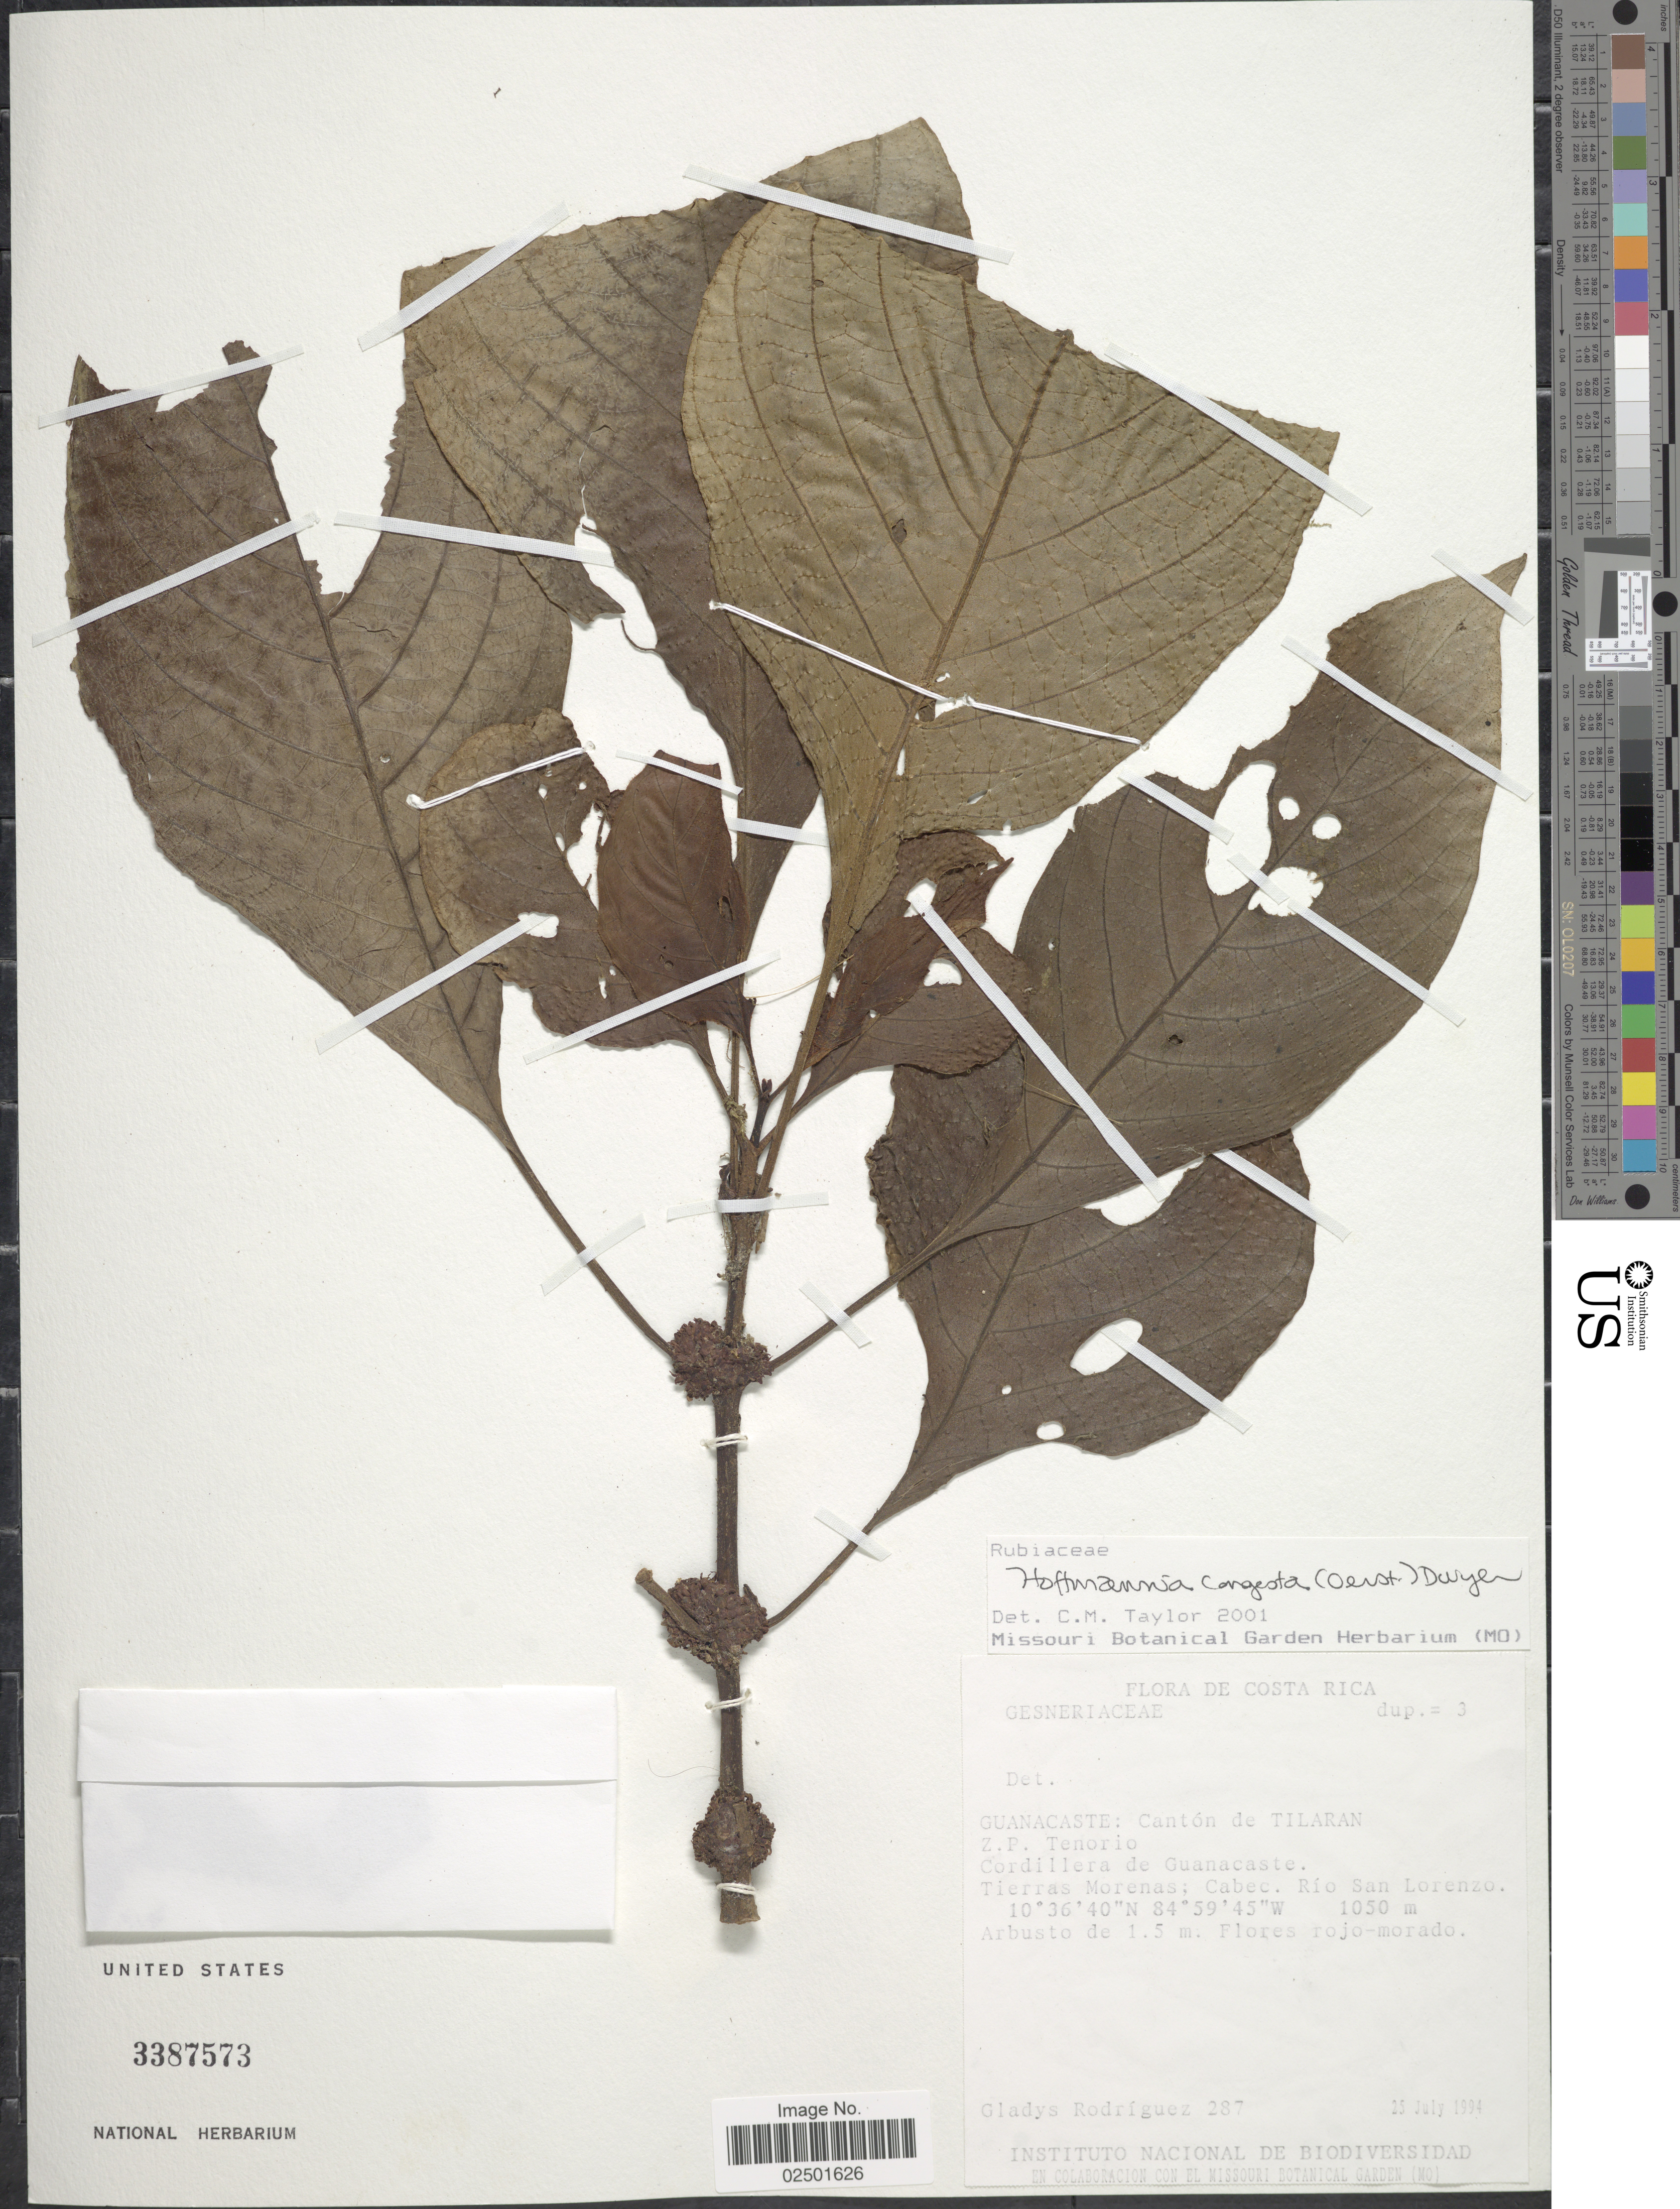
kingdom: Plantae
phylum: Tracheophyta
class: Magnoliopsida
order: Gentianales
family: Rubiaceae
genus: Hoffmannia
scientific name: Hoffmannia congesta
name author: (Oerst.) Dwyer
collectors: G. Rodríguez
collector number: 287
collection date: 1994-07-25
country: Costa Rica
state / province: Guanacaste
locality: Cantón de Tilaran Z.P. Tenorio, Cordillera de Guanacaste, Tierras Morenas; Cabex, Rio San Lorenzo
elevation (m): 1050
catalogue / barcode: US 3387573